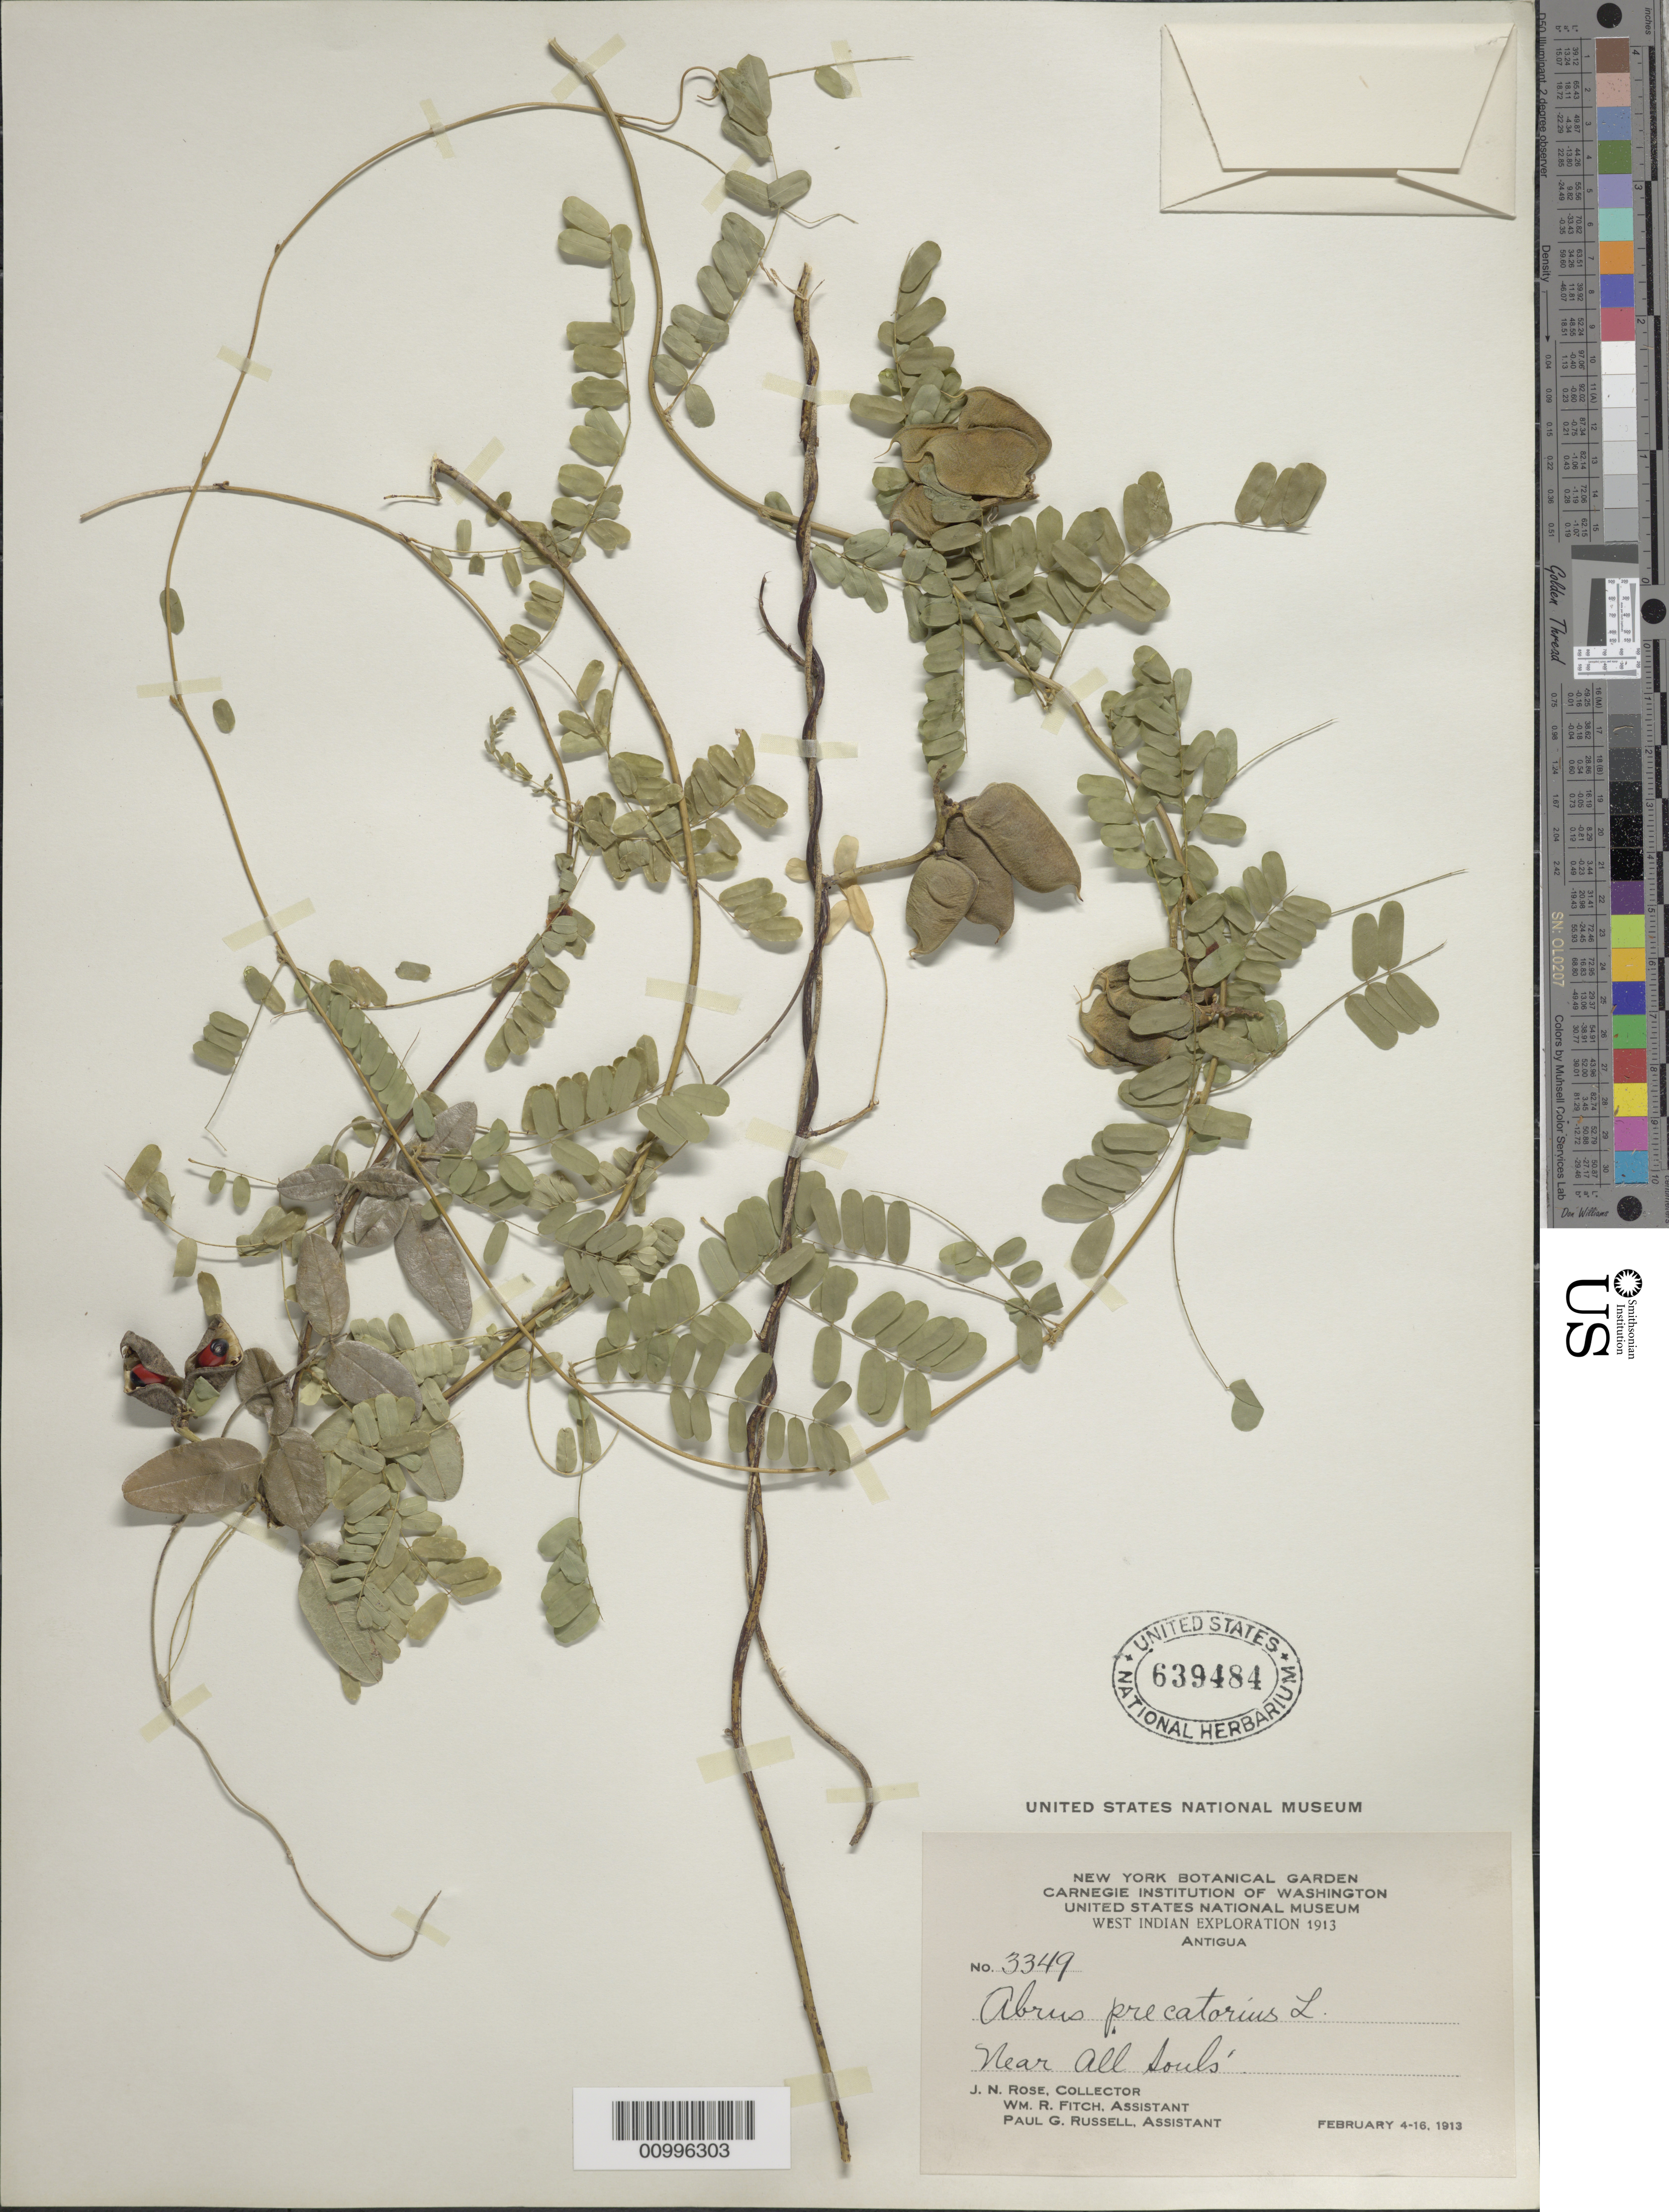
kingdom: Plantae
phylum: Tracheophyta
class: Magnoliopsida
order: Fabales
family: Fabaceae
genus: Abrus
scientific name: Abrus precatorius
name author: L.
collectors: J. N. Rose, W. R. Fitch & P. G. Russell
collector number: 3349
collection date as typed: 04 Feb 1913 to 16 Feb 1913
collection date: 1913-02-04/1913-02-16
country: Antigua and Barbuda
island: Antigua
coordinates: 0 N, 0 E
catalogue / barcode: US 639484